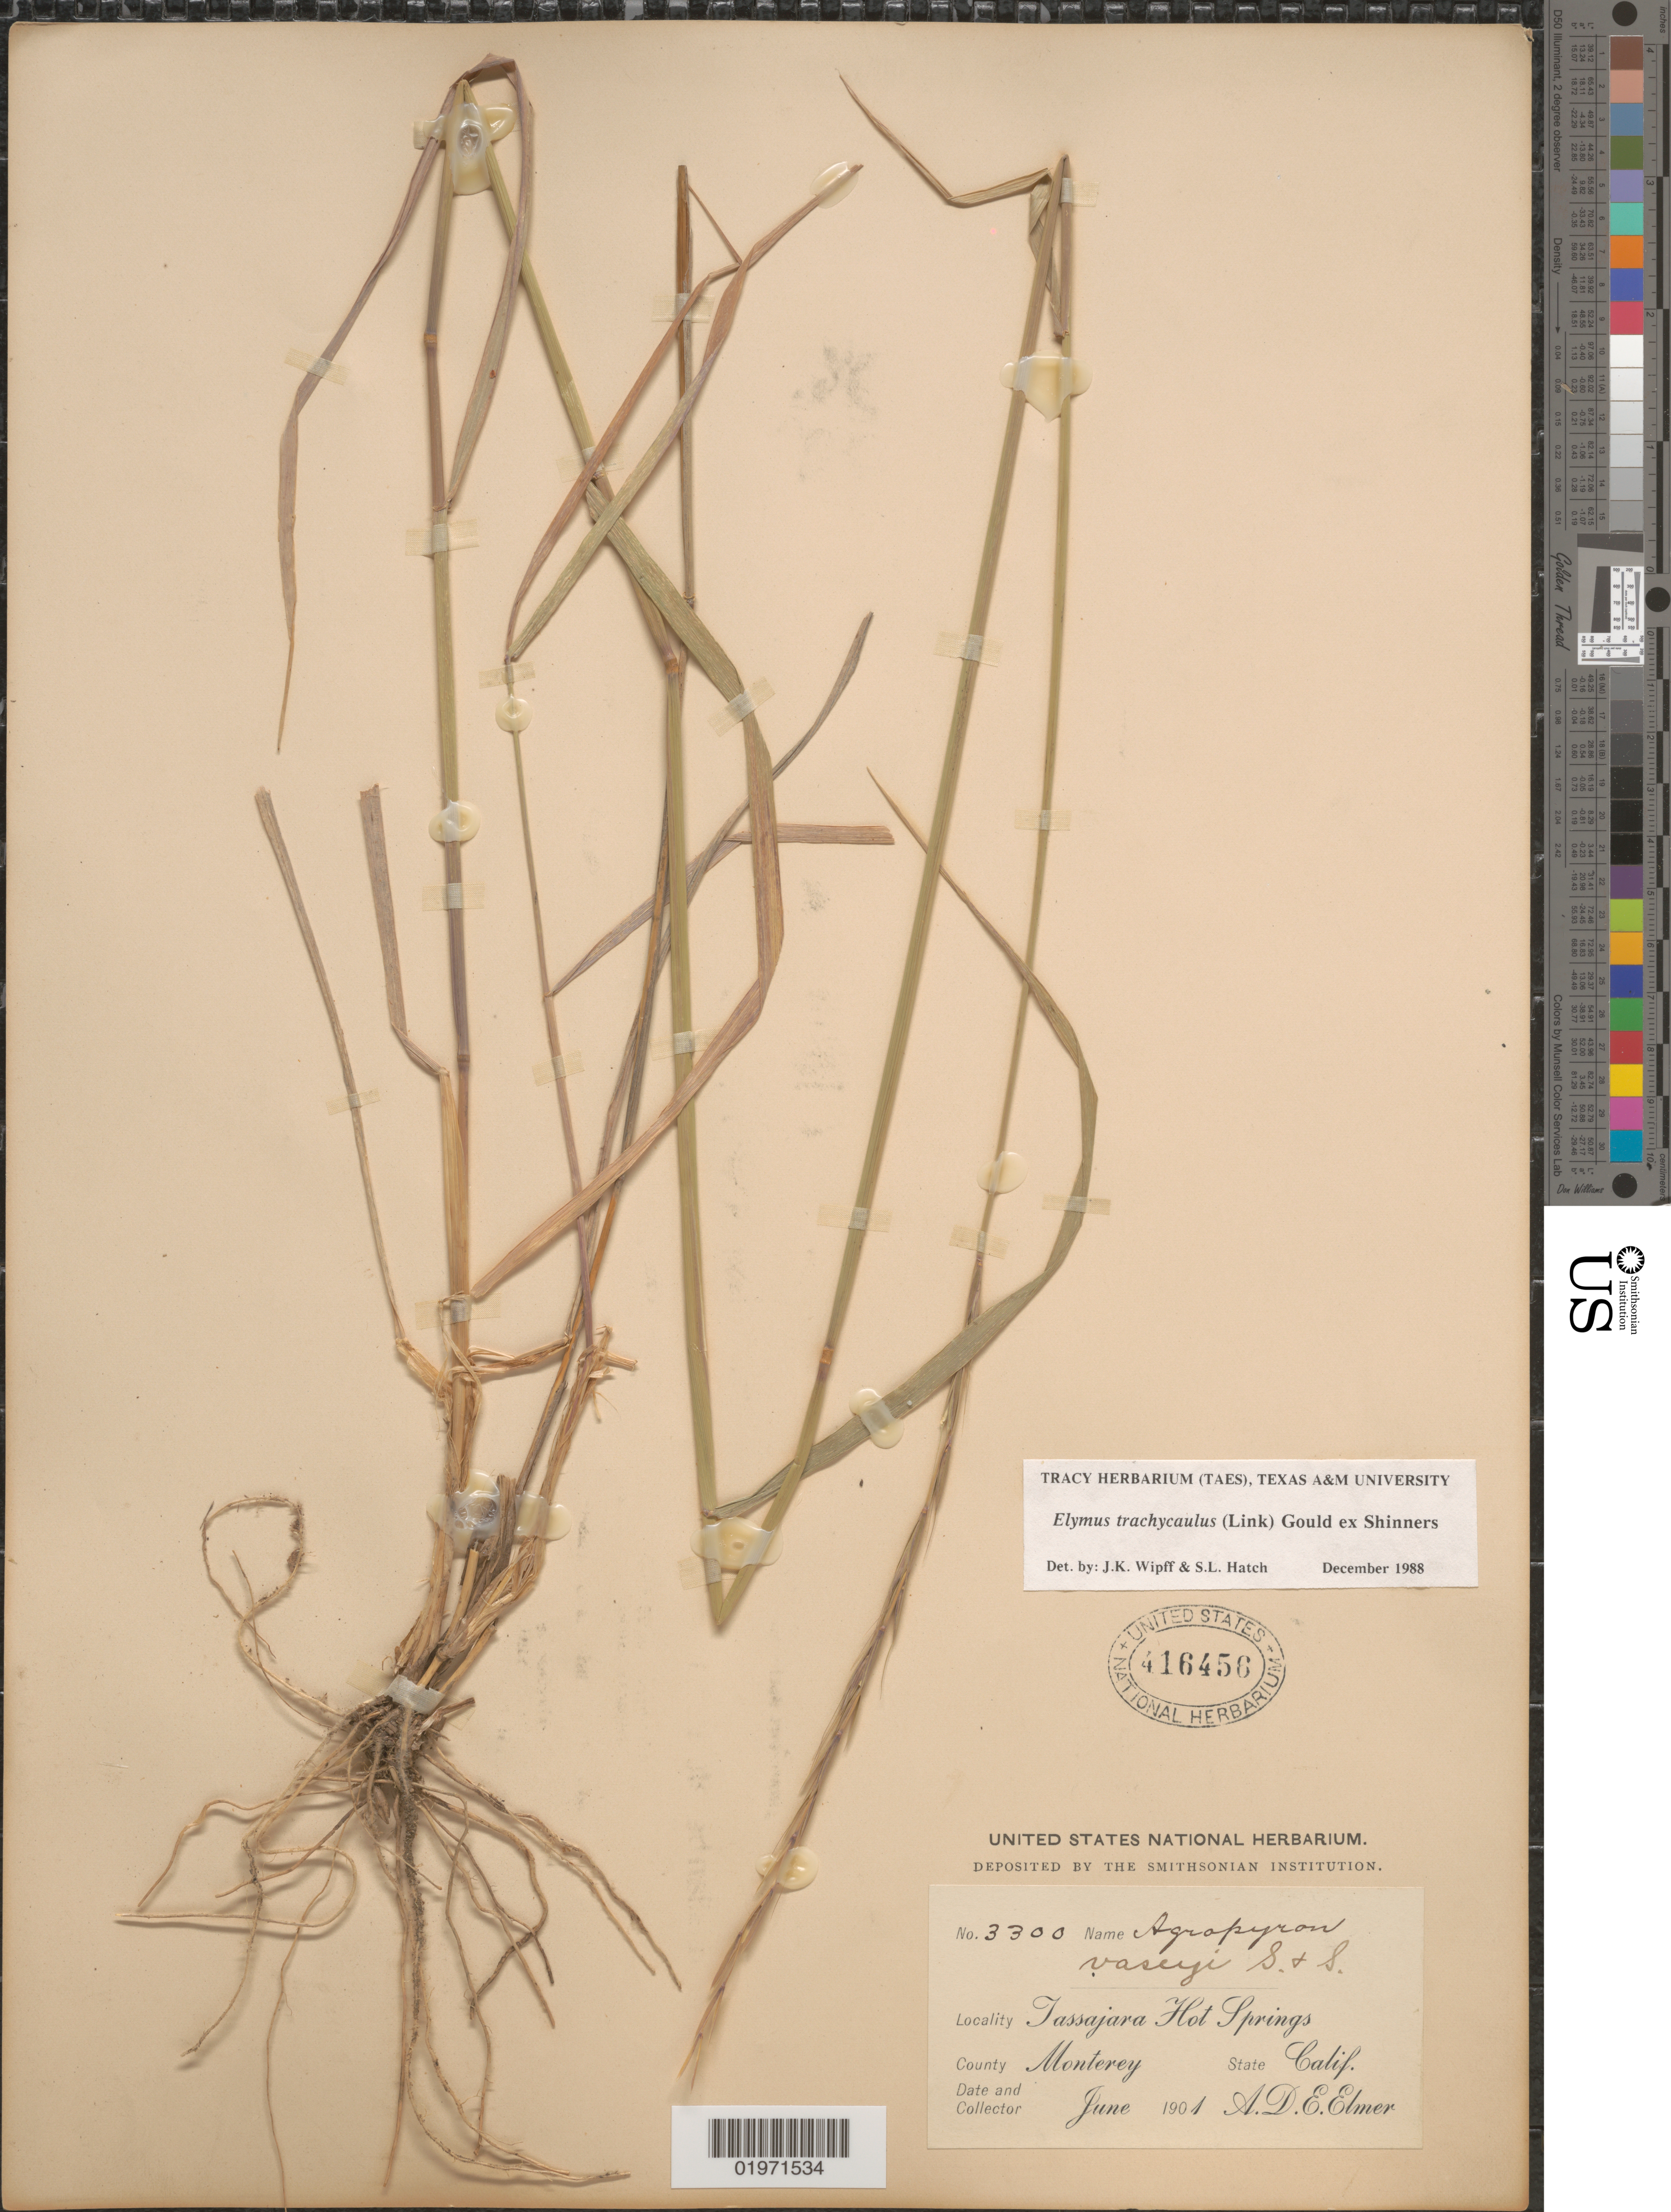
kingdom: Plantae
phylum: Tracheophyta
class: Liliopsida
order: Poales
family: Poaceae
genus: Elymus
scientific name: Elymus trachycaulus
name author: (Link) Gould ex Shinners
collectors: A. D. E. Elmer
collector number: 3300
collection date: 1901-06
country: United States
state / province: California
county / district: Monterey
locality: Tassajara Hot Springs. County Monterey.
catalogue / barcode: US 416456